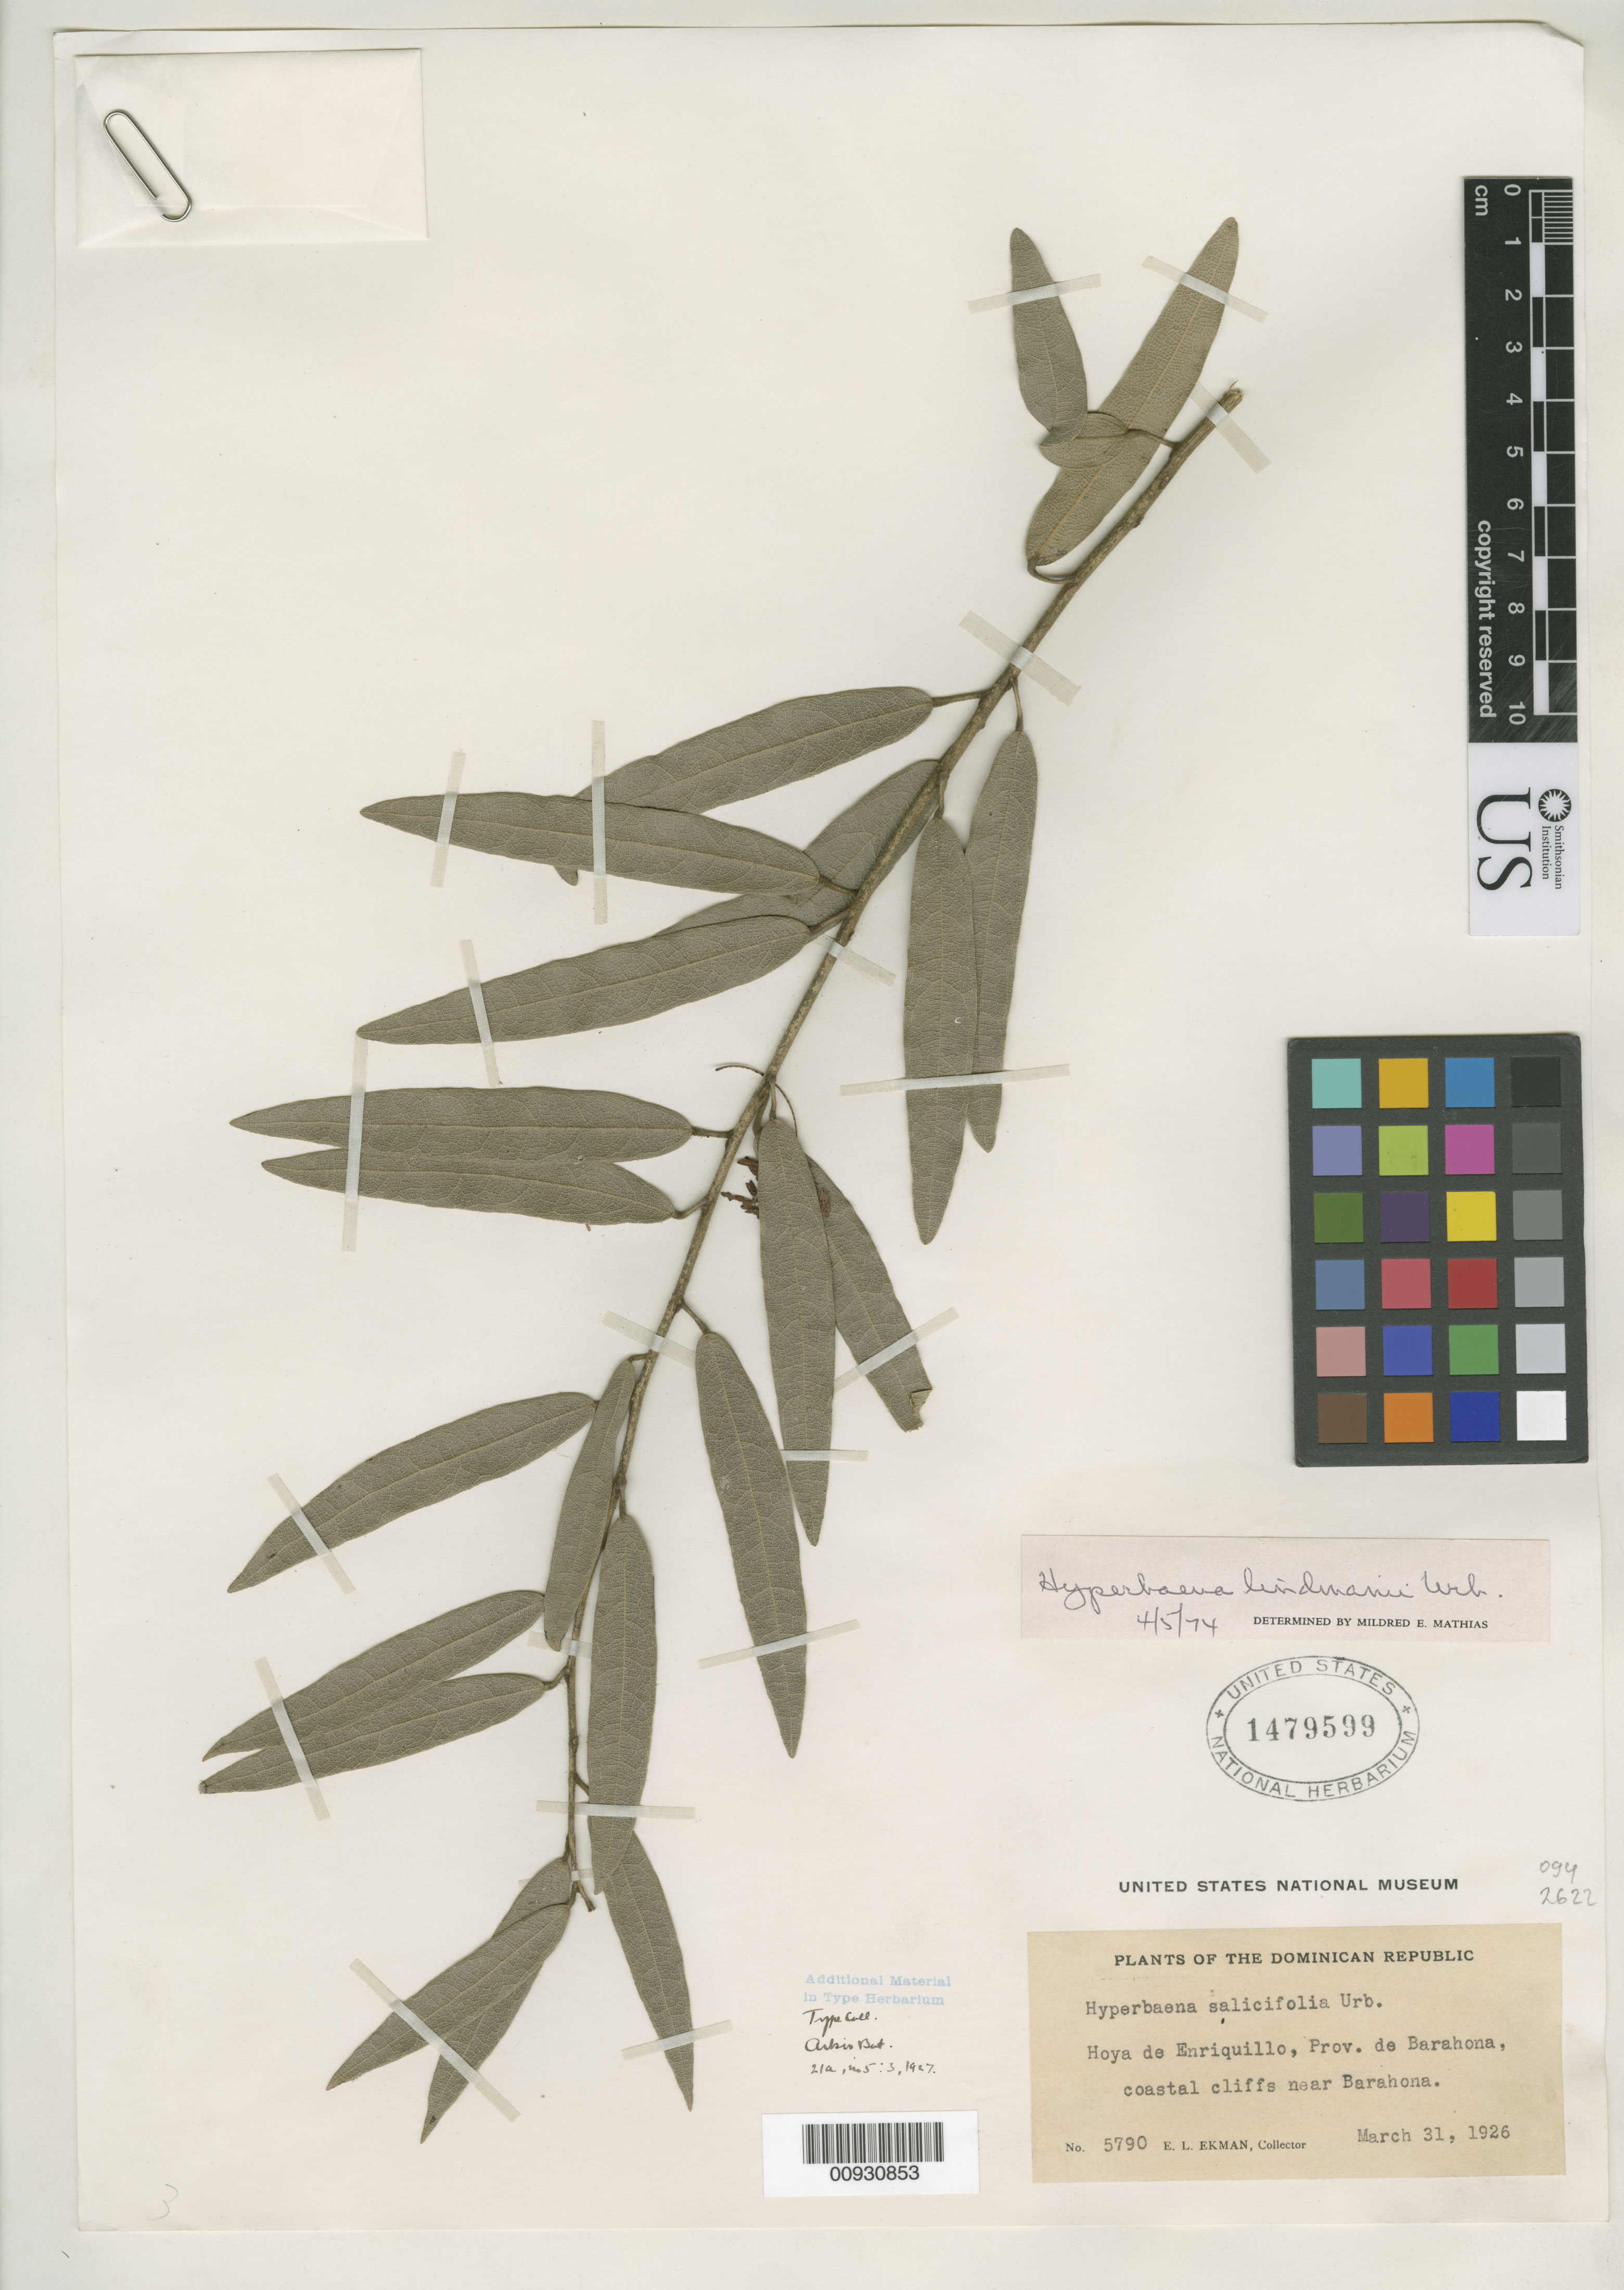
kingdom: Plantae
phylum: Tracheophyta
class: Magnoliopsida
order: Ranunculales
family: Menispermaceae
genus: Hyperbaena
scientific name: Hyperbaena salicifolia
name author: Urb. & Ekman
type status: Isotype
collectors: E. L. Ekman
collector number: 5790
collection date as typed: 31 Mar 1926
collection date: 1926-03-31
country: Dominican Republic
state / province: Barahona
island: Hispaniola Island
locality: Hoya de Enriquillo.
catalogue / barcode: US 1479599